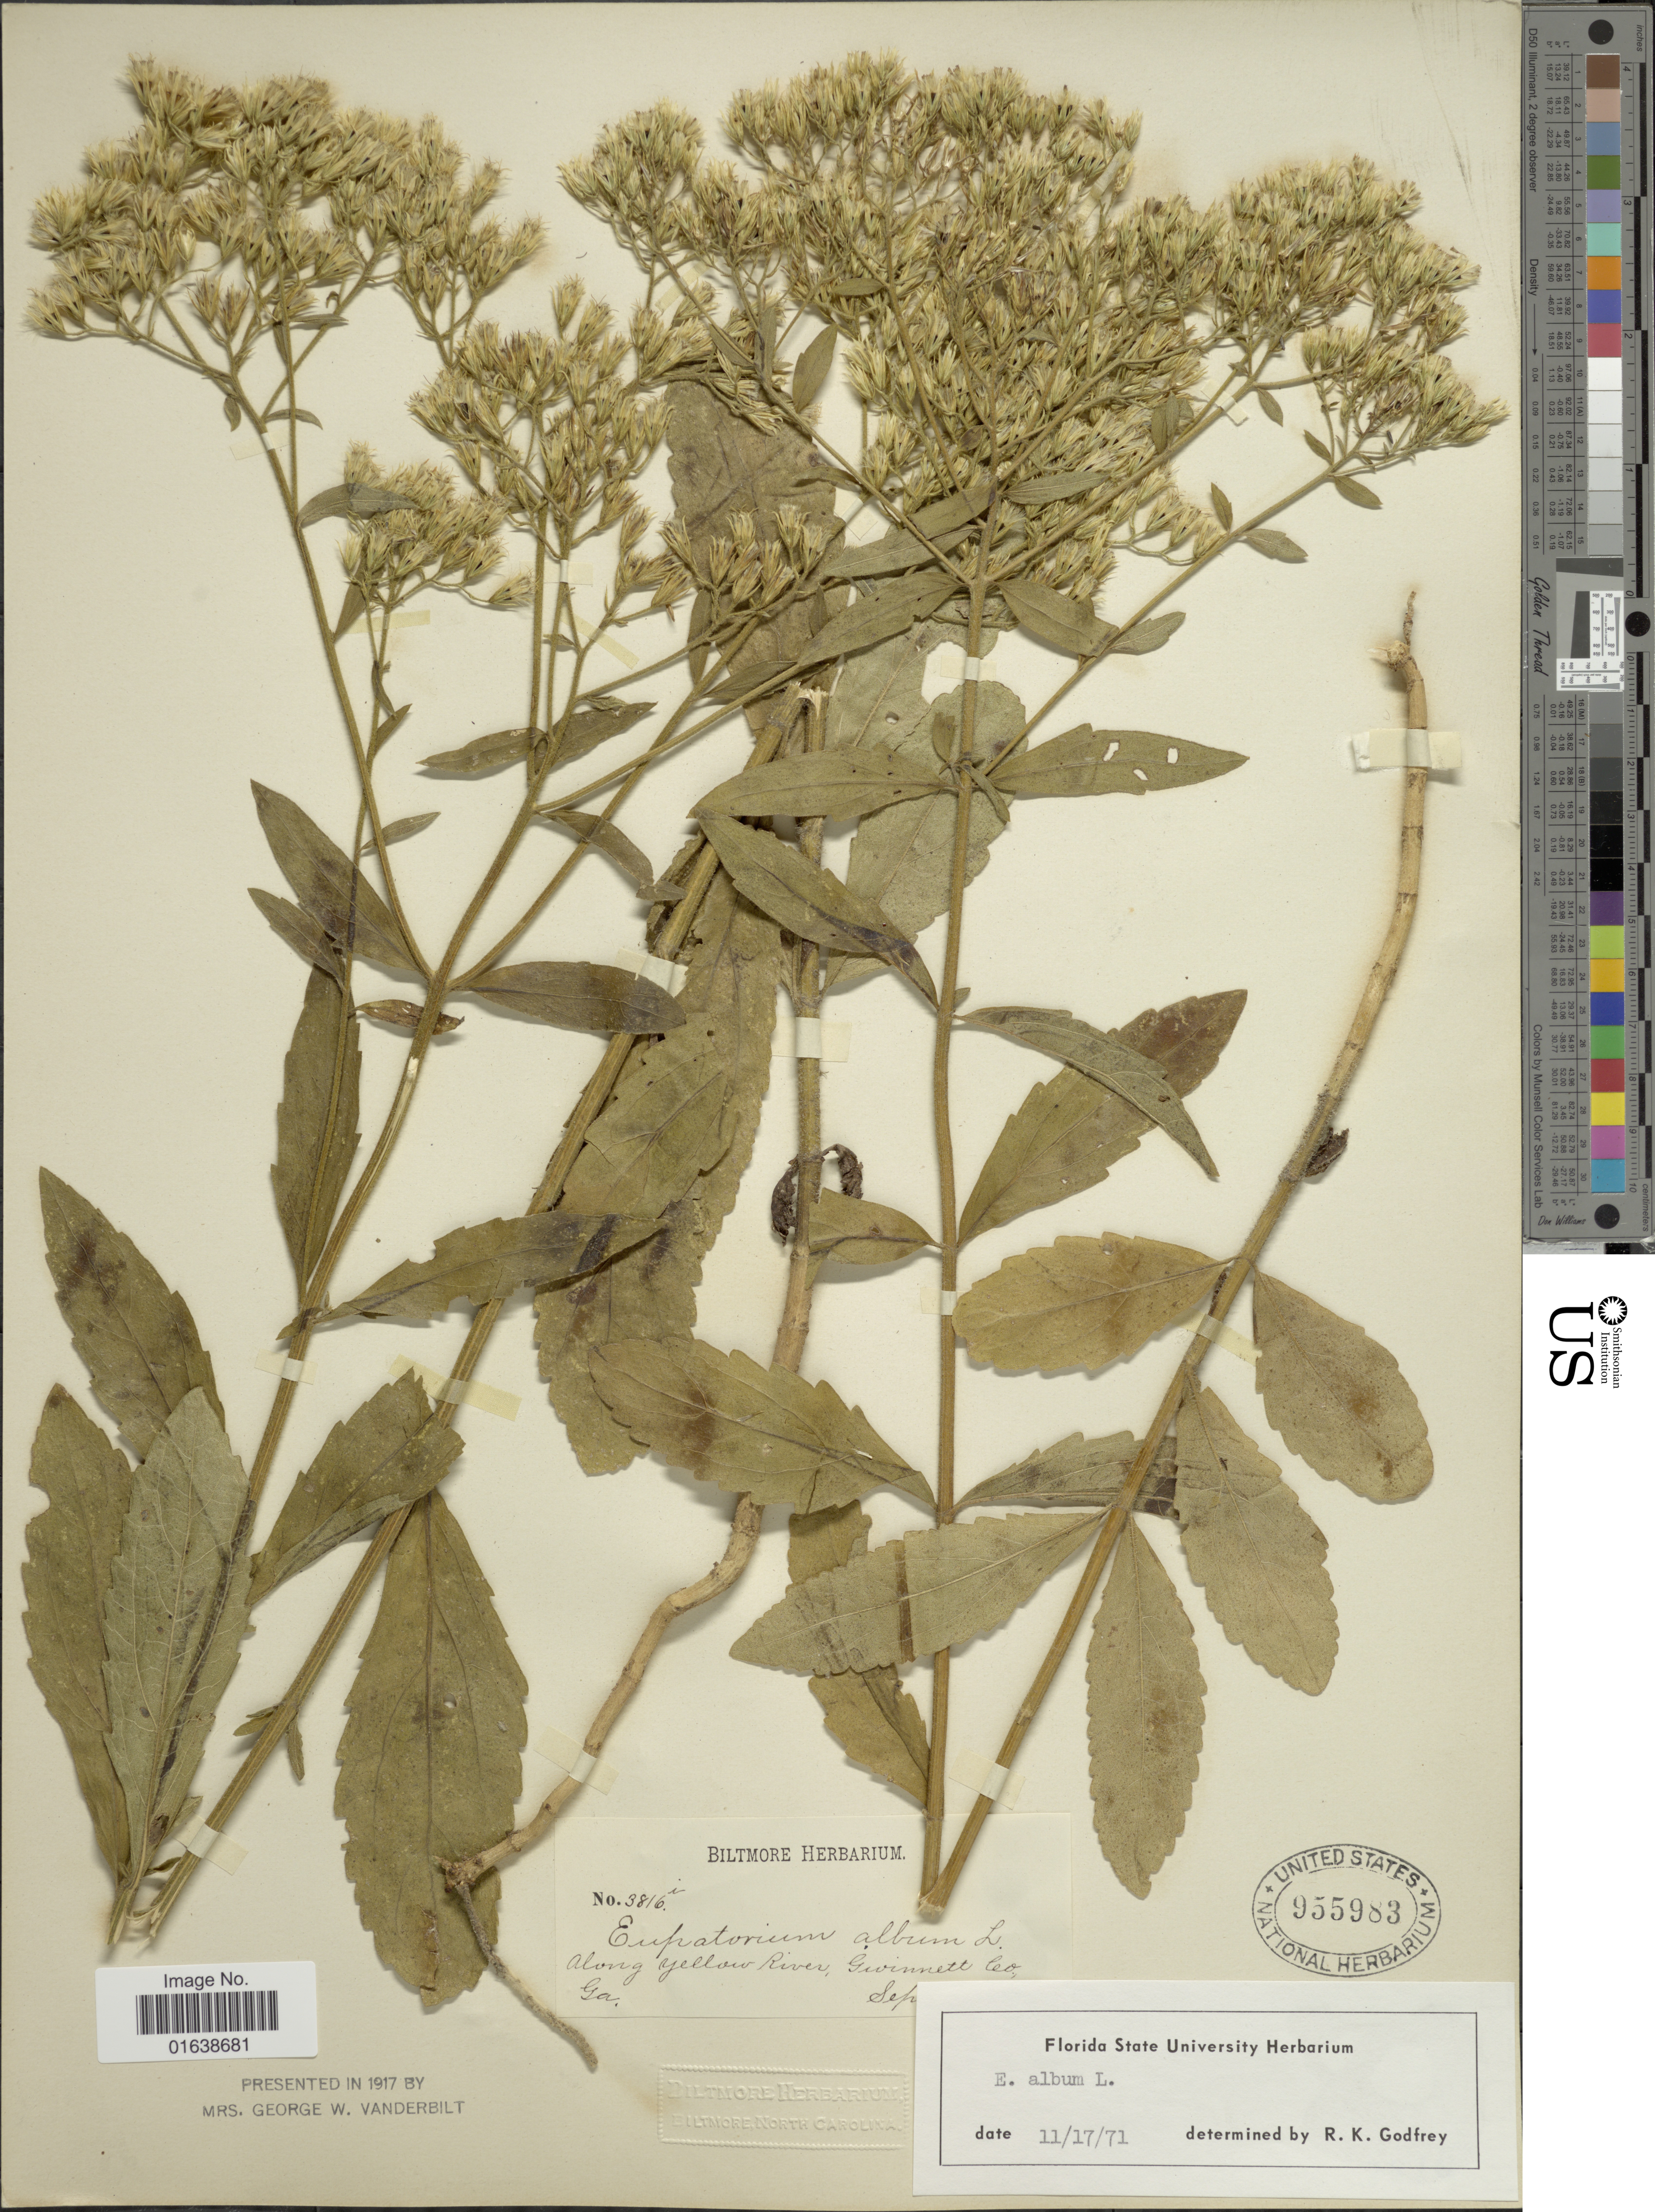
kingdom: Plantae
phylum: Tracheophyta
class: Magnoliopsida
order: Asterales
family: Asteraceae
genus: Eupatorium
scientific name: Eupatorium album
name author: L.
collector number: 3816i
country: United States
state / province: Georgia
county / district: Gwinnett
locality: Along Yellow River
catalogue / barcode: US 955983